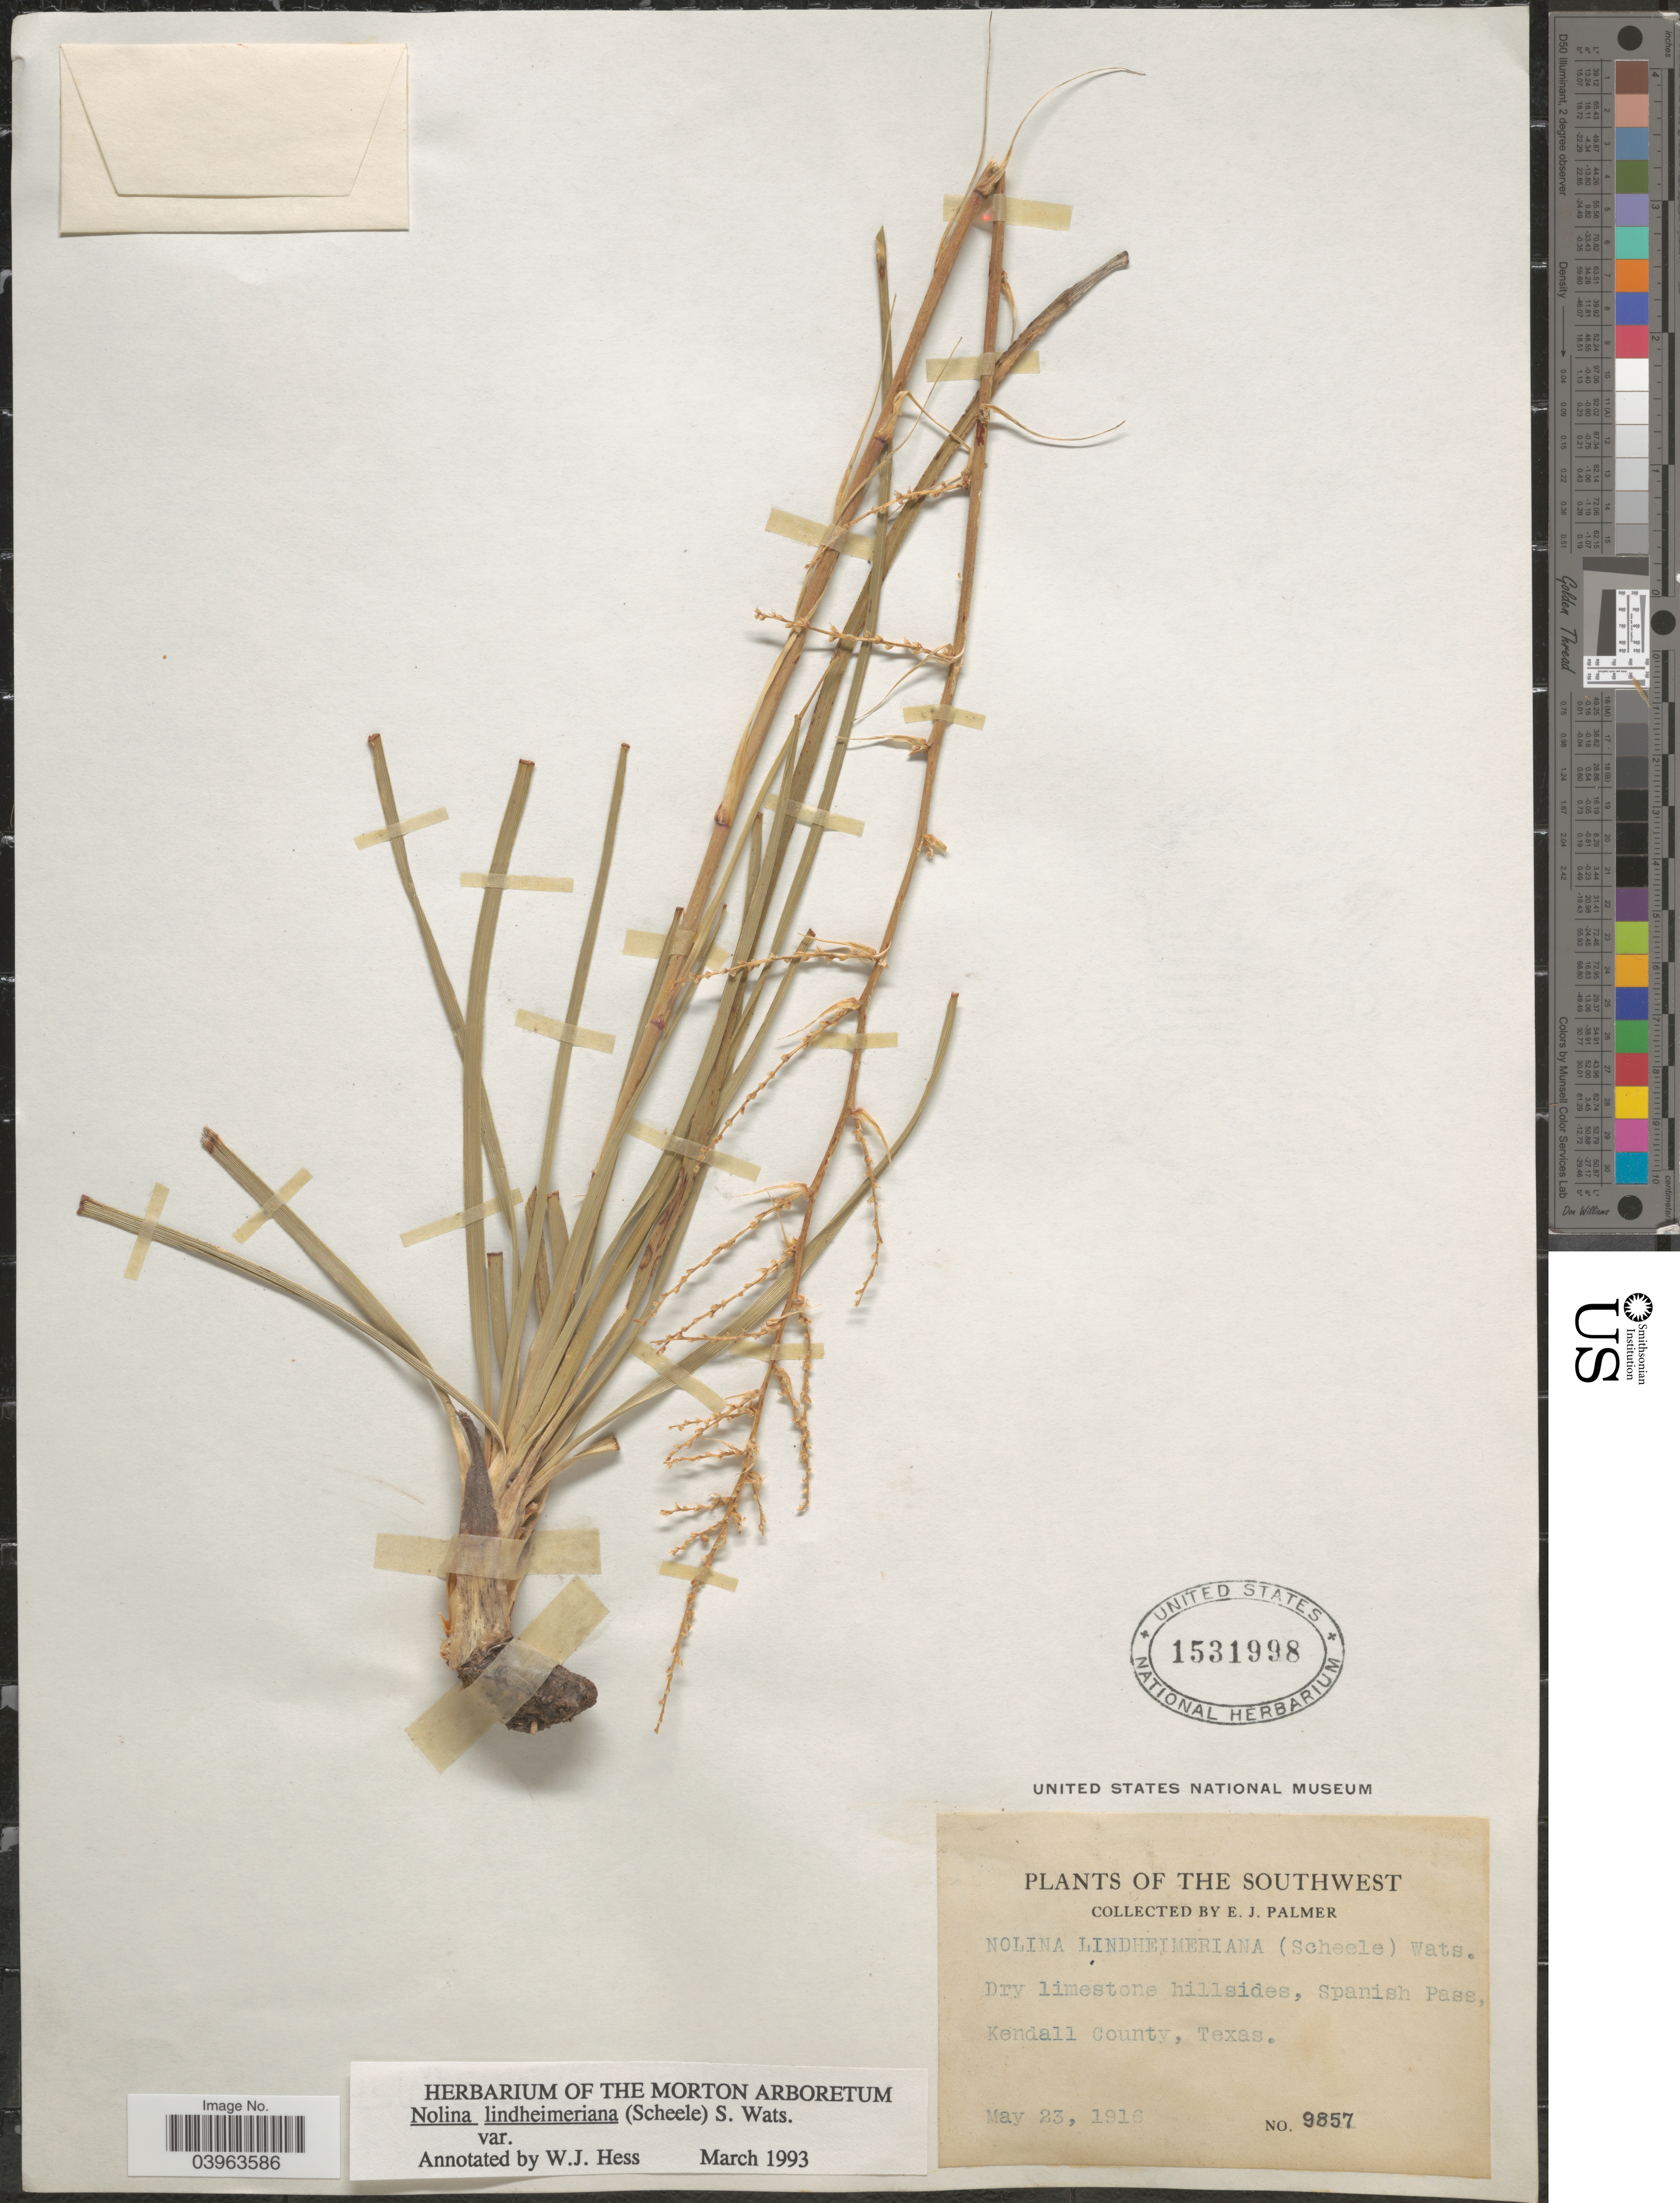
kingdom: Plantae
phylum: Tracheophyta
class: Liliopsida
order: Asparagales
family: Asparagaceae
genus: Nolina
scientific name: Nolina lindheimeriana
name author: (Scheele) S. Watson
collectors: E. J. Palmer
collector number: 9857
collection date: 1916-05-23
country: United States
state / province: Texas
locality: The Southwest. Dry limestone hillsides, Spanish Pass, Kendall County.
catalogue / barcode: US 1531998